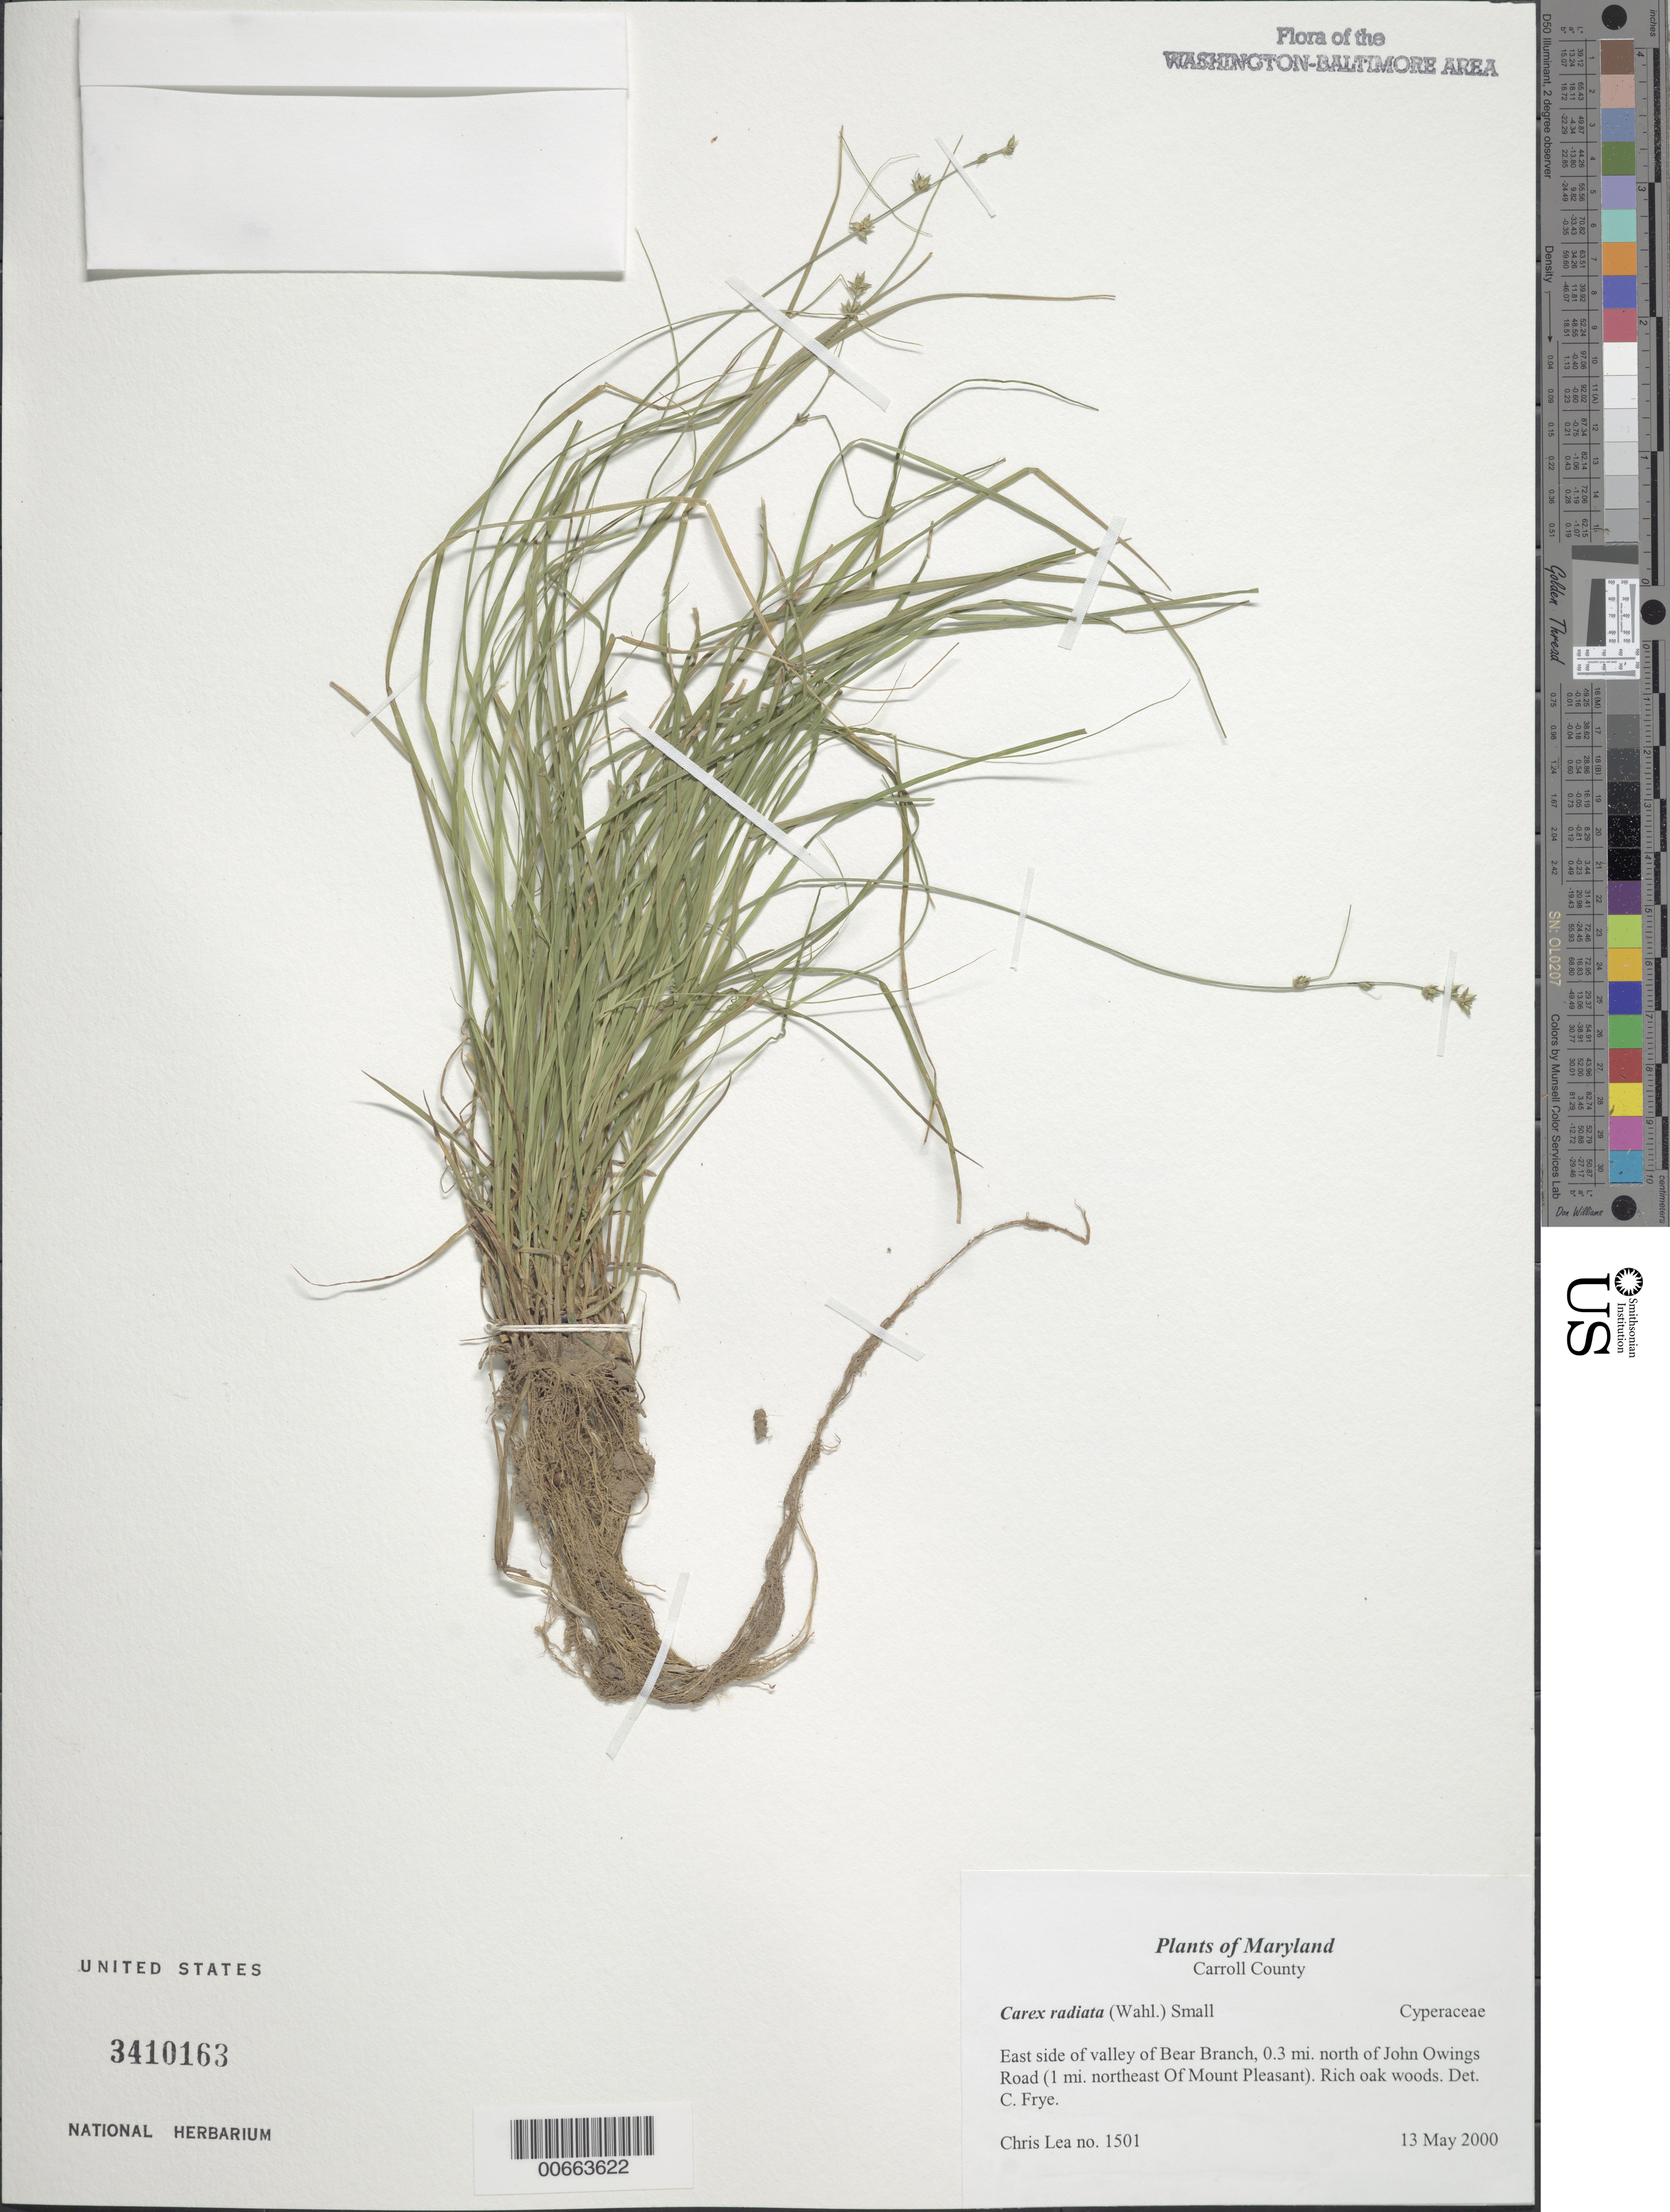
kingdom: Plantae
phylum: Tracheophyta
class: Liliopsida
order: Poales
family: Cyperaceae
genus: Carex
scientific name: Carex radiata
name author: (Wahlenb.) Small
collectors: C. Lea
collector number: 1501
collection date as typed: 13 May 2000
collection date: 2000-05-13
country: United States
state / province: Maryland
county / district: Carroll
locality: East side of valley of Bear Branch, 0.3 mi. north of John Owings Road (1 mi. northeast of Mount Pleasant).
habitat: Rich oak woods.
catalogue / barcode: US 3410163